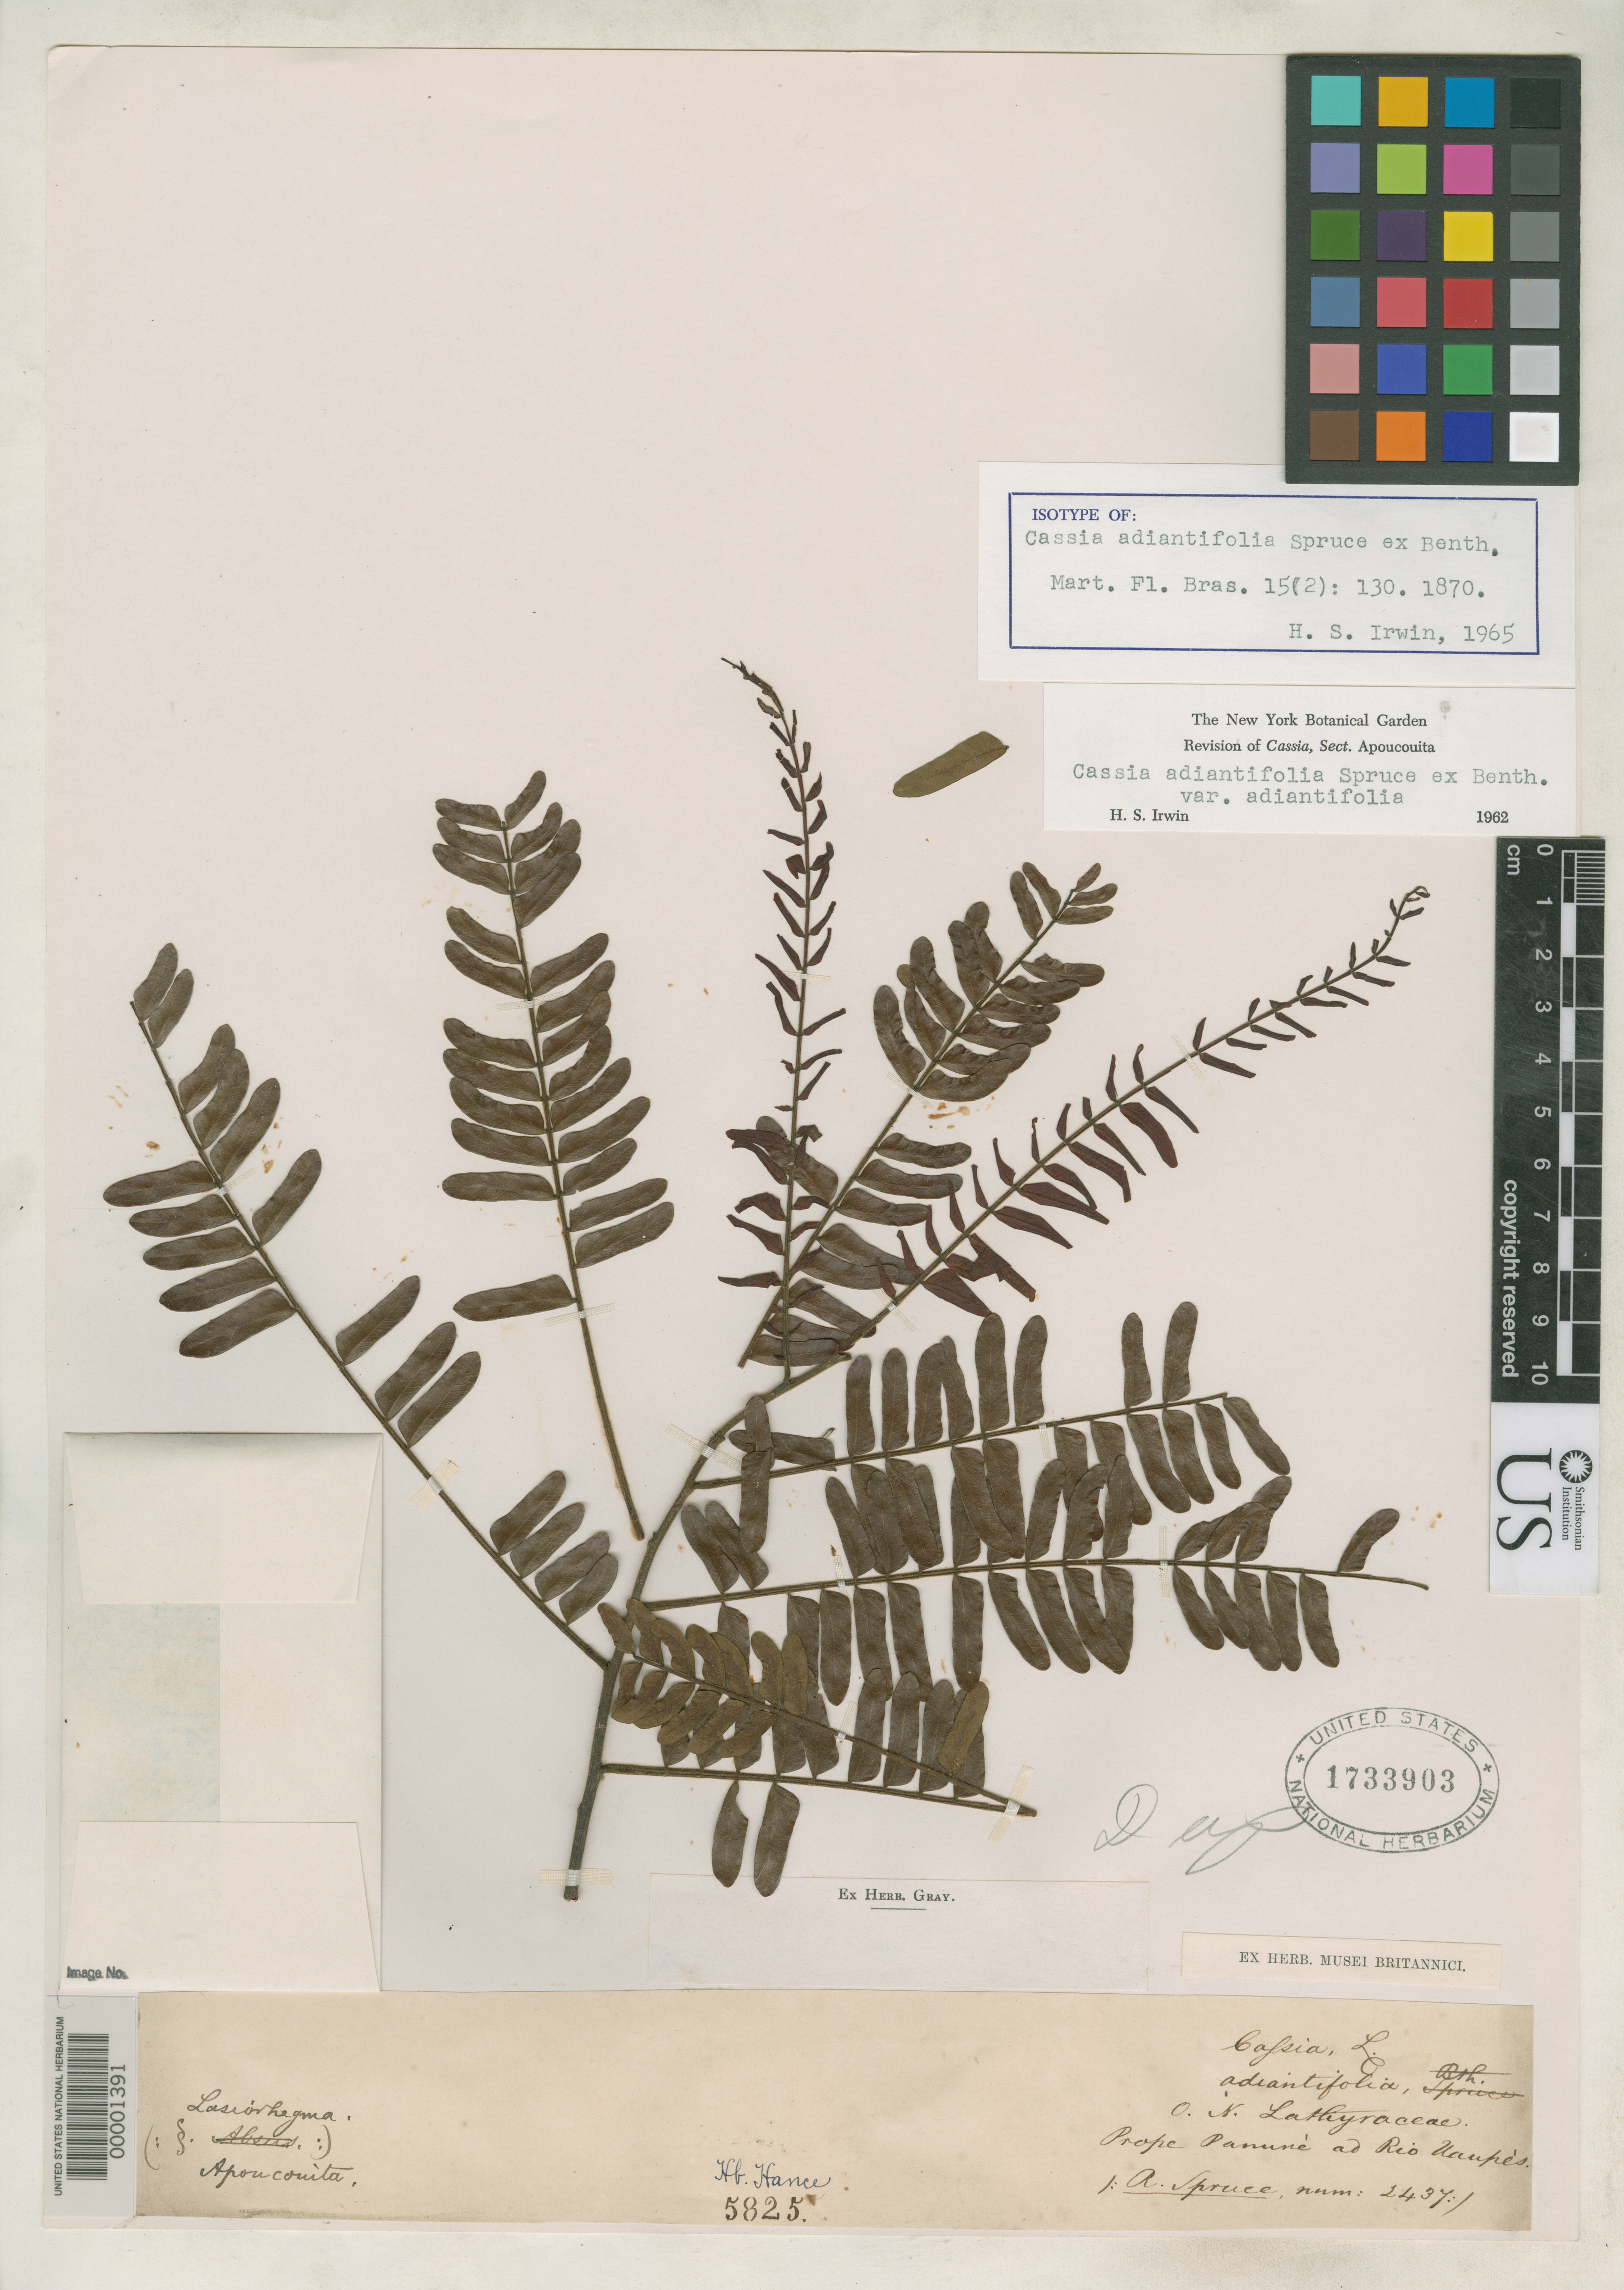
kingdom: Plantae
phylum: Tracheophyta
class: Magnoliopsida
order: Fabales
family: Fabaceae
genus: Cassia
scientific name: Cassia adiantifolia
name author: Spruce ex Benth. in Mart.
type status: Isotype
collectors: R. Spruce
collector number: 2437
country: Brazil / Colombia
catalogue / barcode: US 1733903